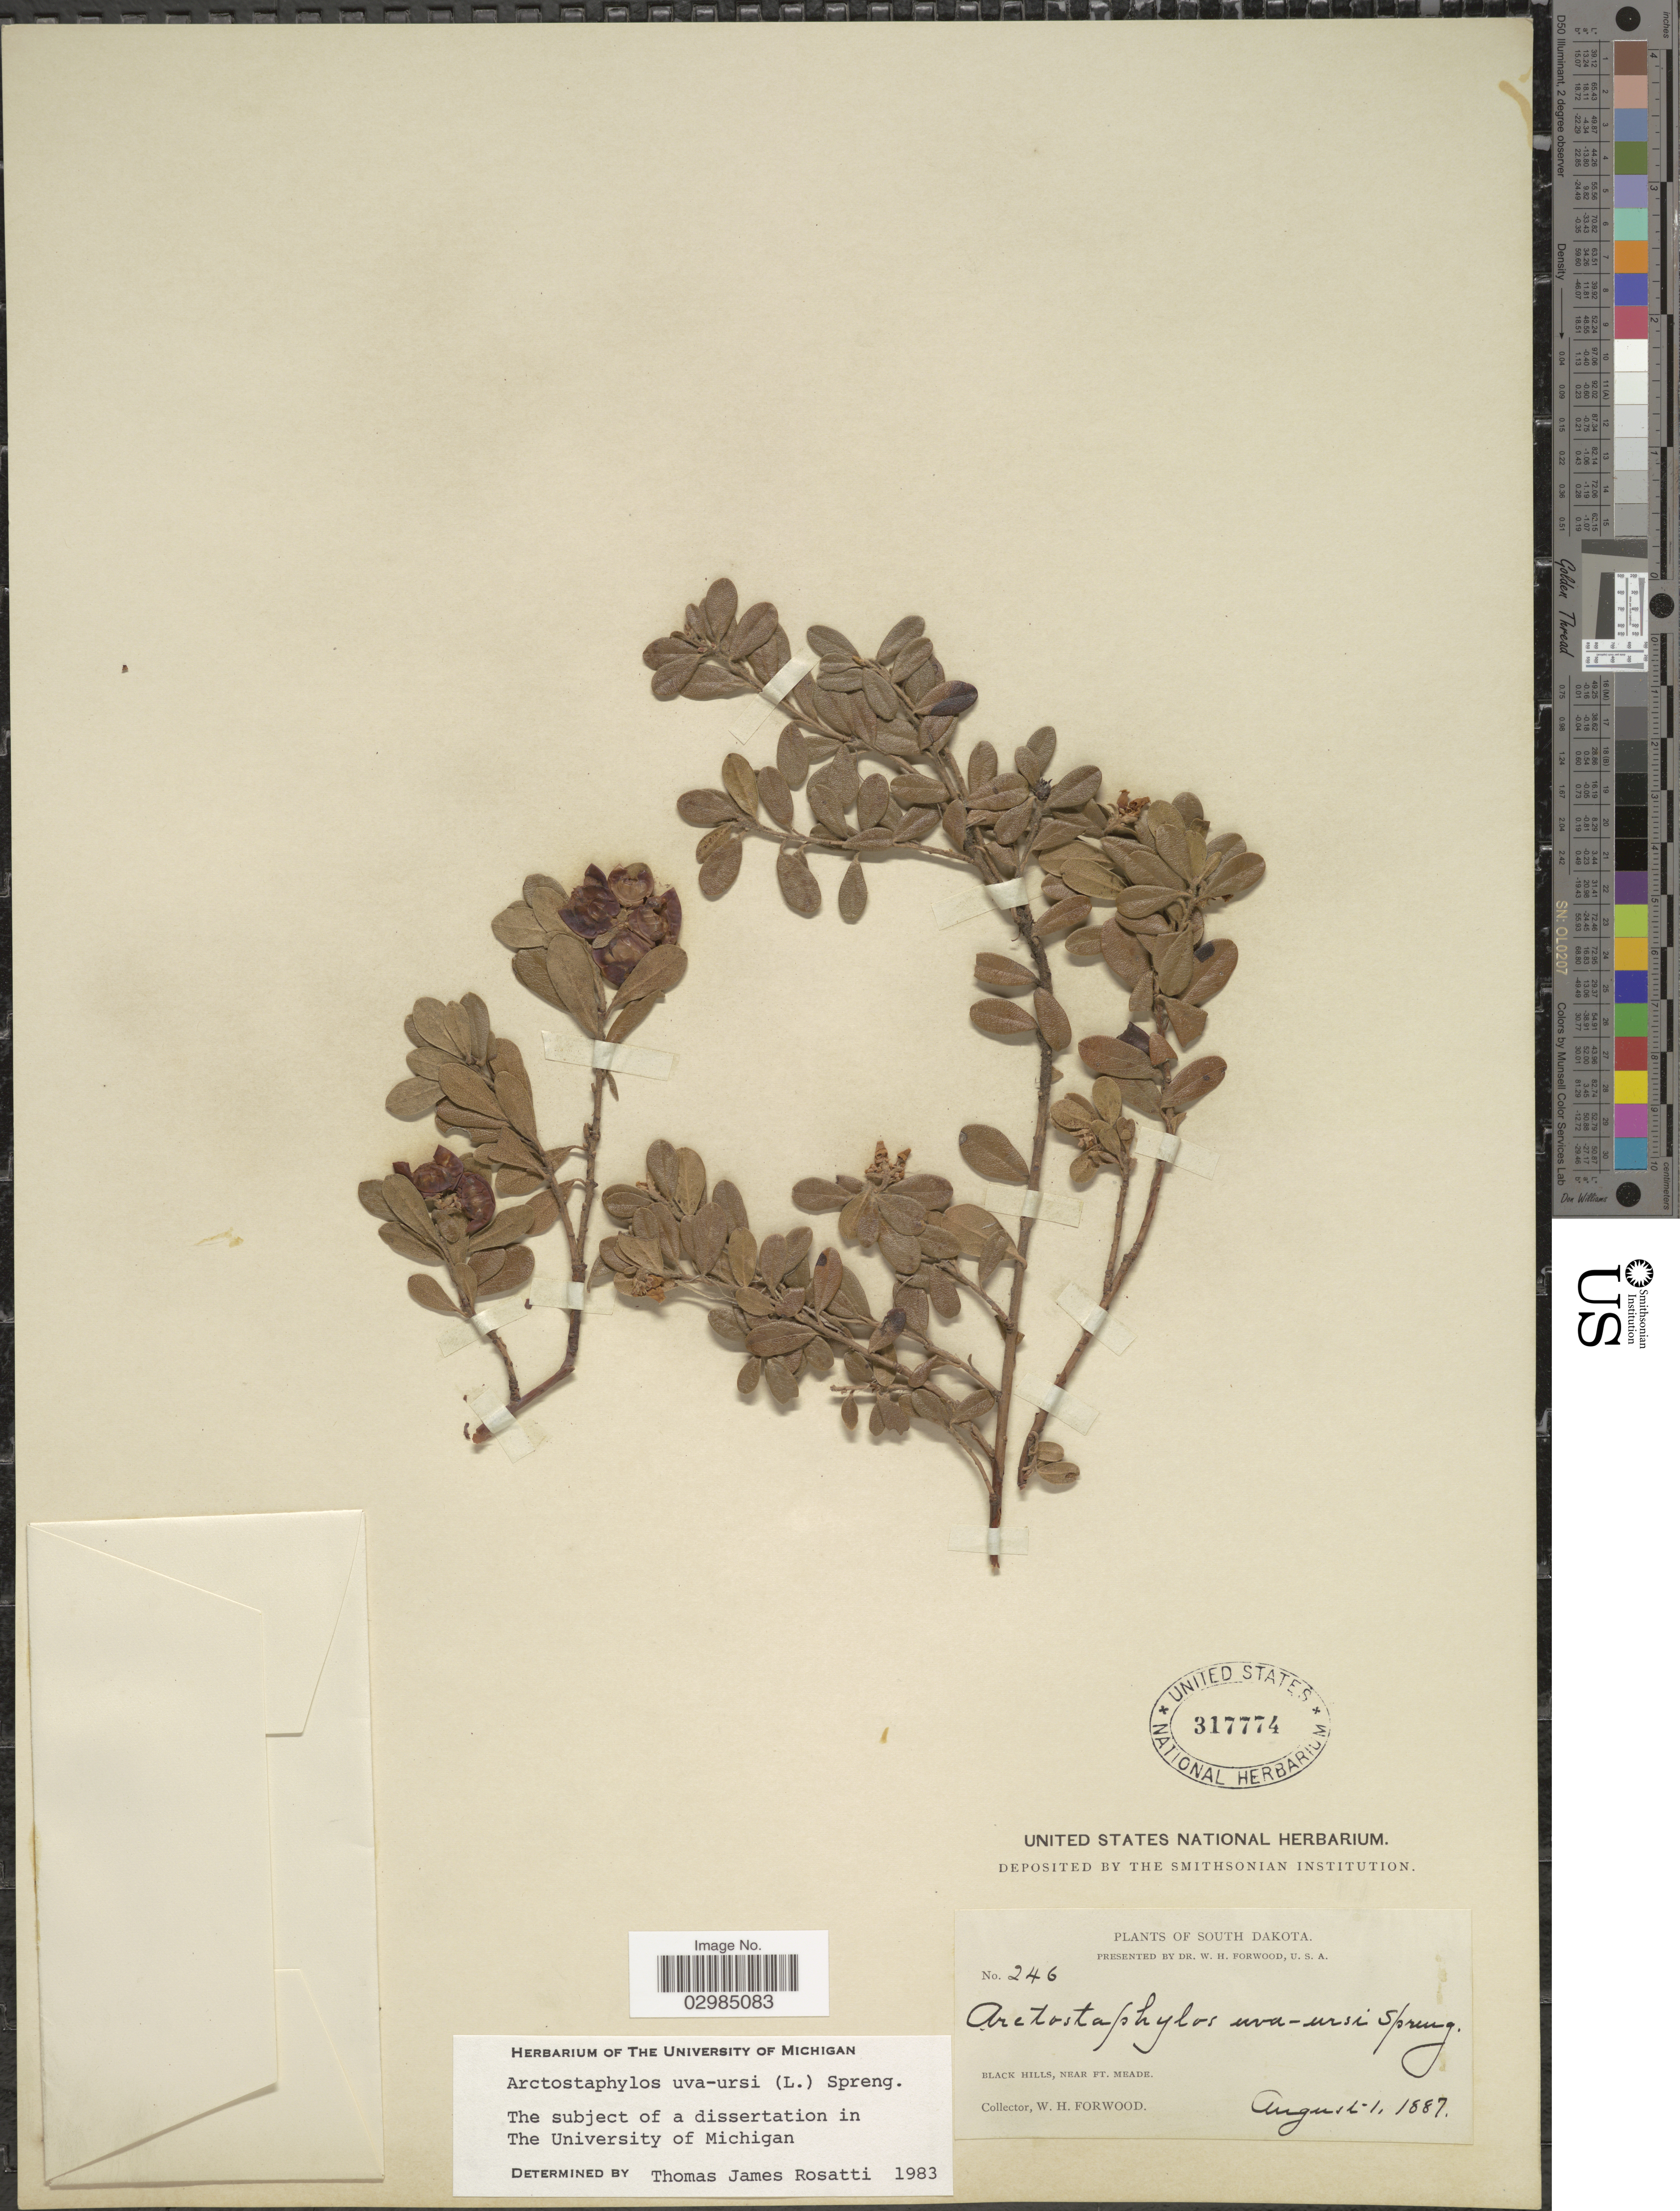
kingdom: Plantae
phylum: Tracheophyta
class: Magnoliopsida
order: Ericales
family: Ericaceae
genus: Arctostaphylos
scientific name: Arctostaphylos uva-ursi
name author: (L.) Spreng.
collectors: W. Forwood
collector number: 246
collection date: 1887-08-01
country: United States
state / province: South Dakota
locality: Black Hills, near Ft. Meade.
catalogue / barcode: US 317774